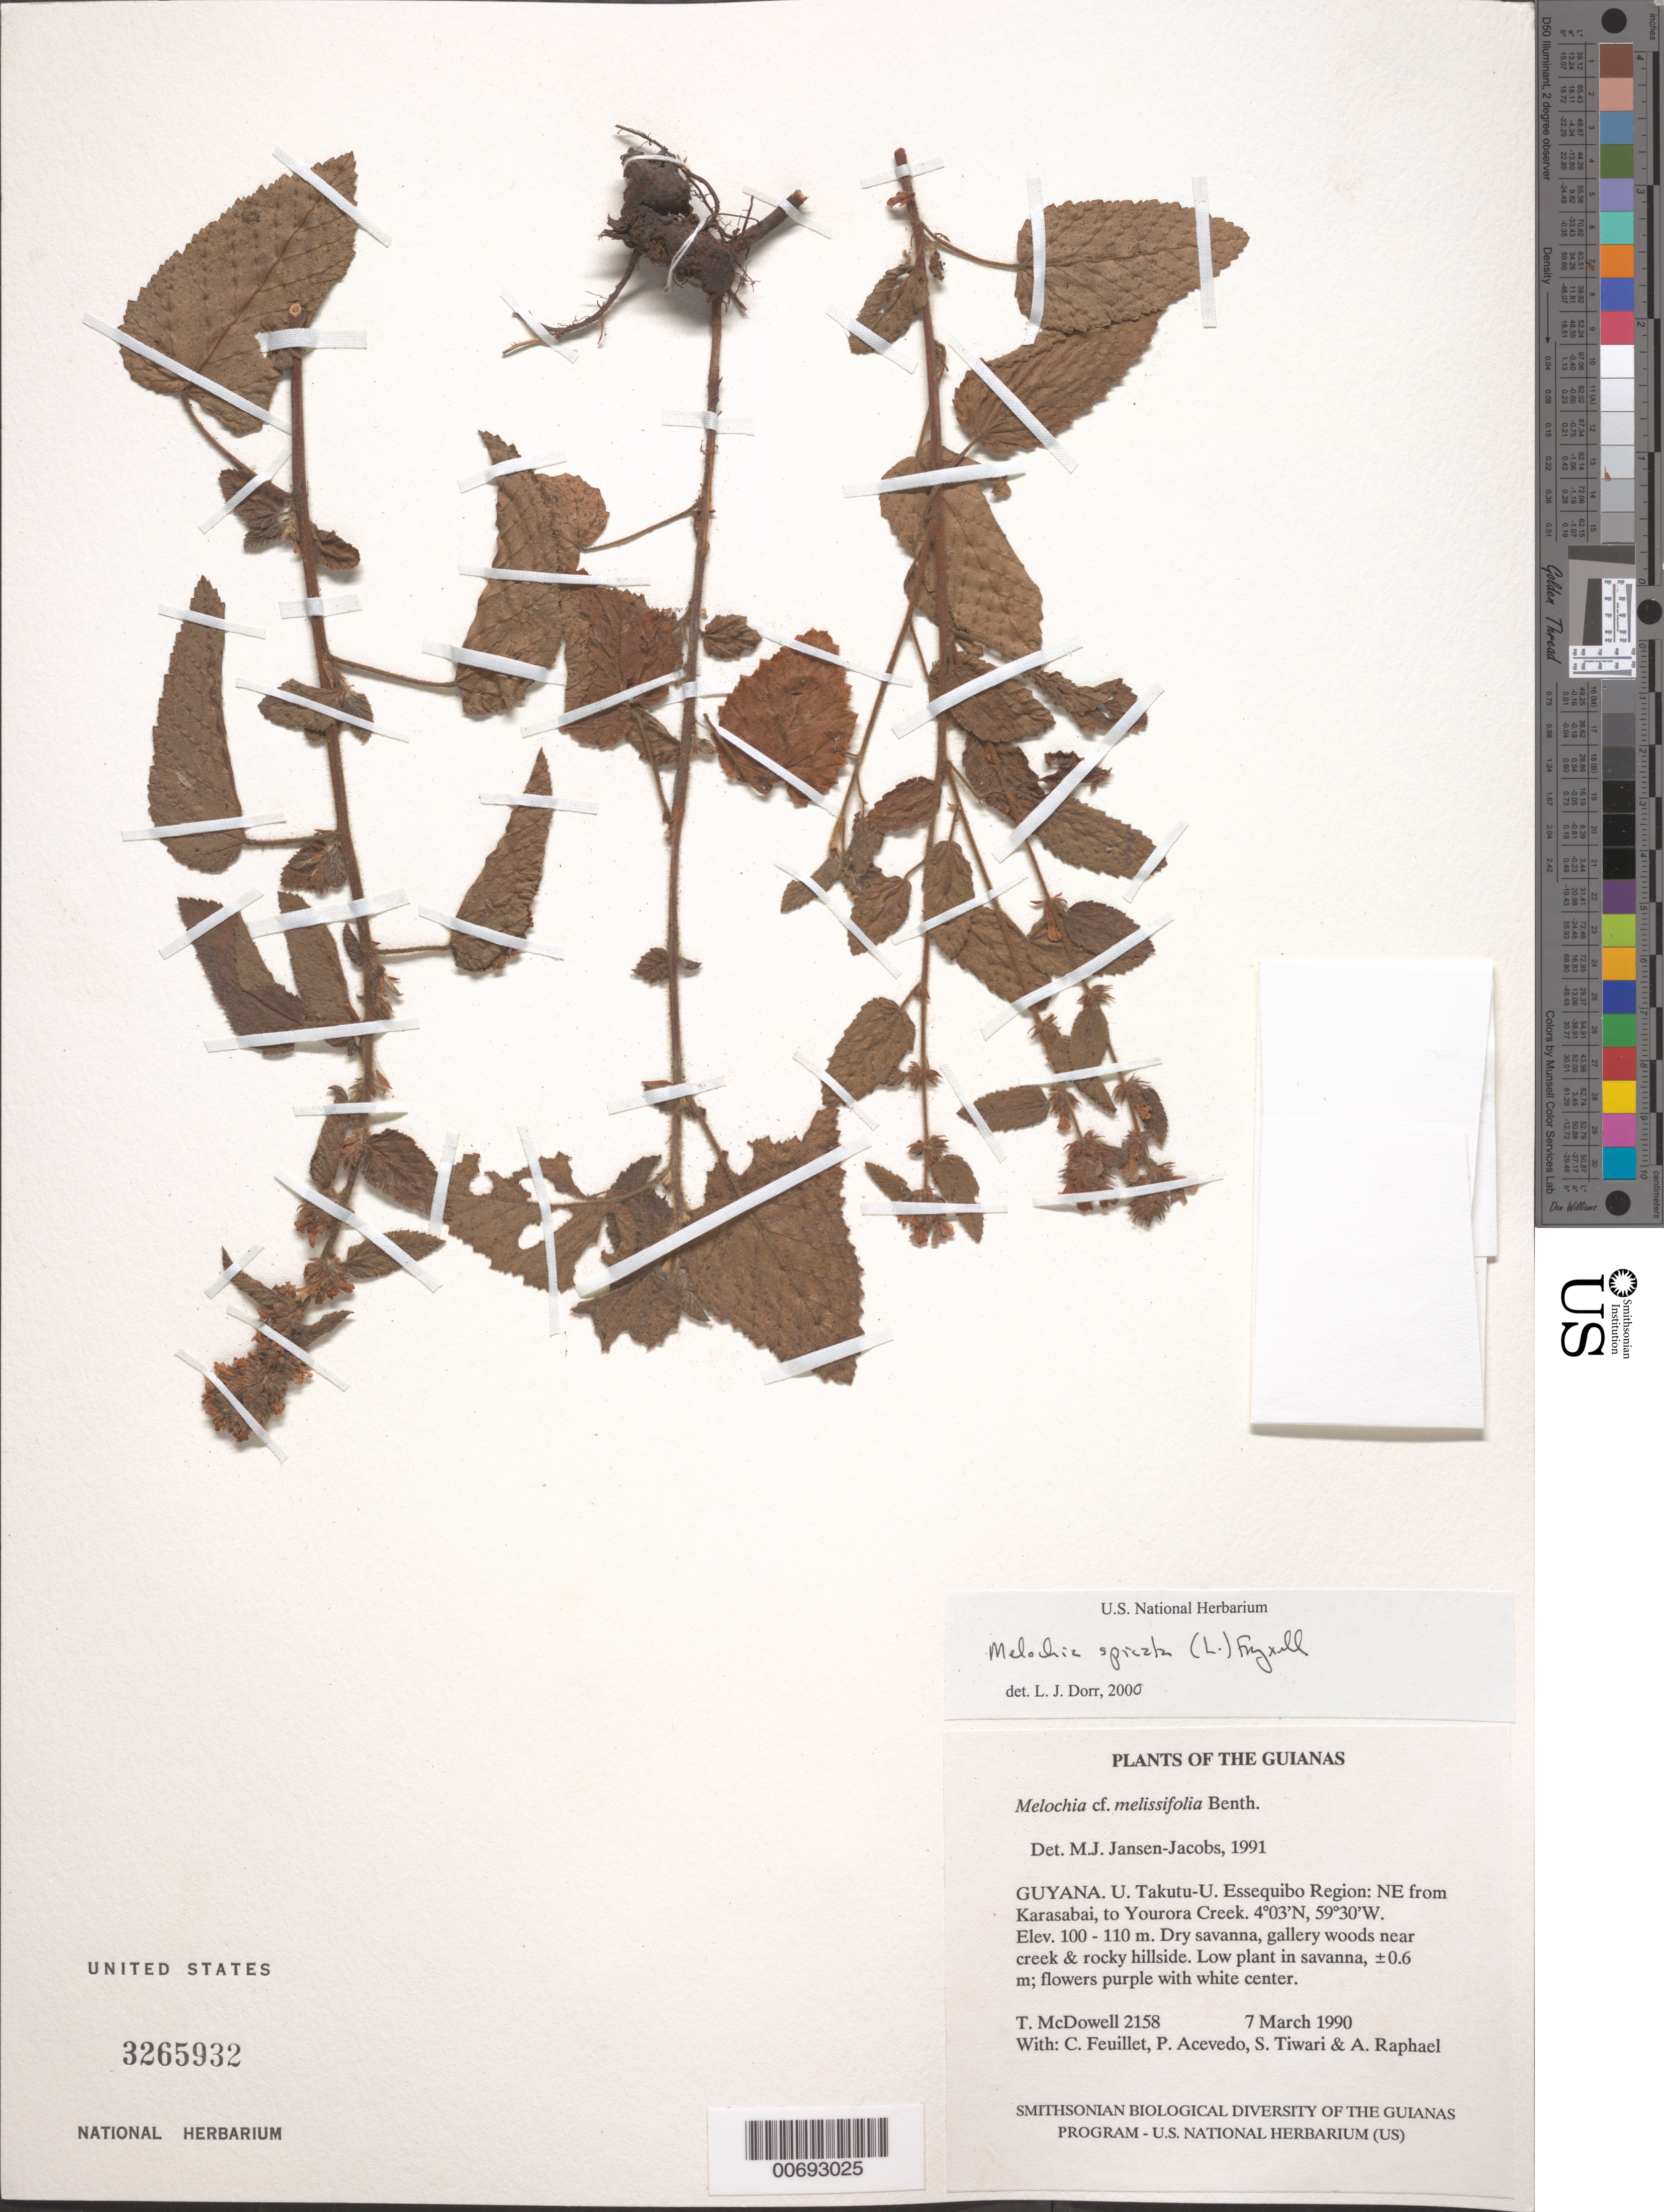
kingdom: Plantae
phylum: Tracheophyta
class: Magnoliopsida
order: Malvales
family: Malvaceae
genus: Melochia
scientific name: Melochia spicata var. spicata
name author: (L.) Fryxell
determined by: Dorr, L. J., (BOT), Smithsonian Institution - National Museum of Natural History (UNITED STATES)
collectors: T. McDowell, C. Feuillet, P. Acevedo-Rodr., S. Tiwari & A. Raphael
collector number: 2158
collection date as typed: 7 March 1990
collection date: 1990-03-07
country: Guyana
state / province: U. Takutu-U. Essequibo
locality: NE from Karasabai, to Yourora Creek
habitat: Dry savanna, gallery woods near creek & rocky hillside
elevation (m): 100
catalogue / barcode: US 3265932